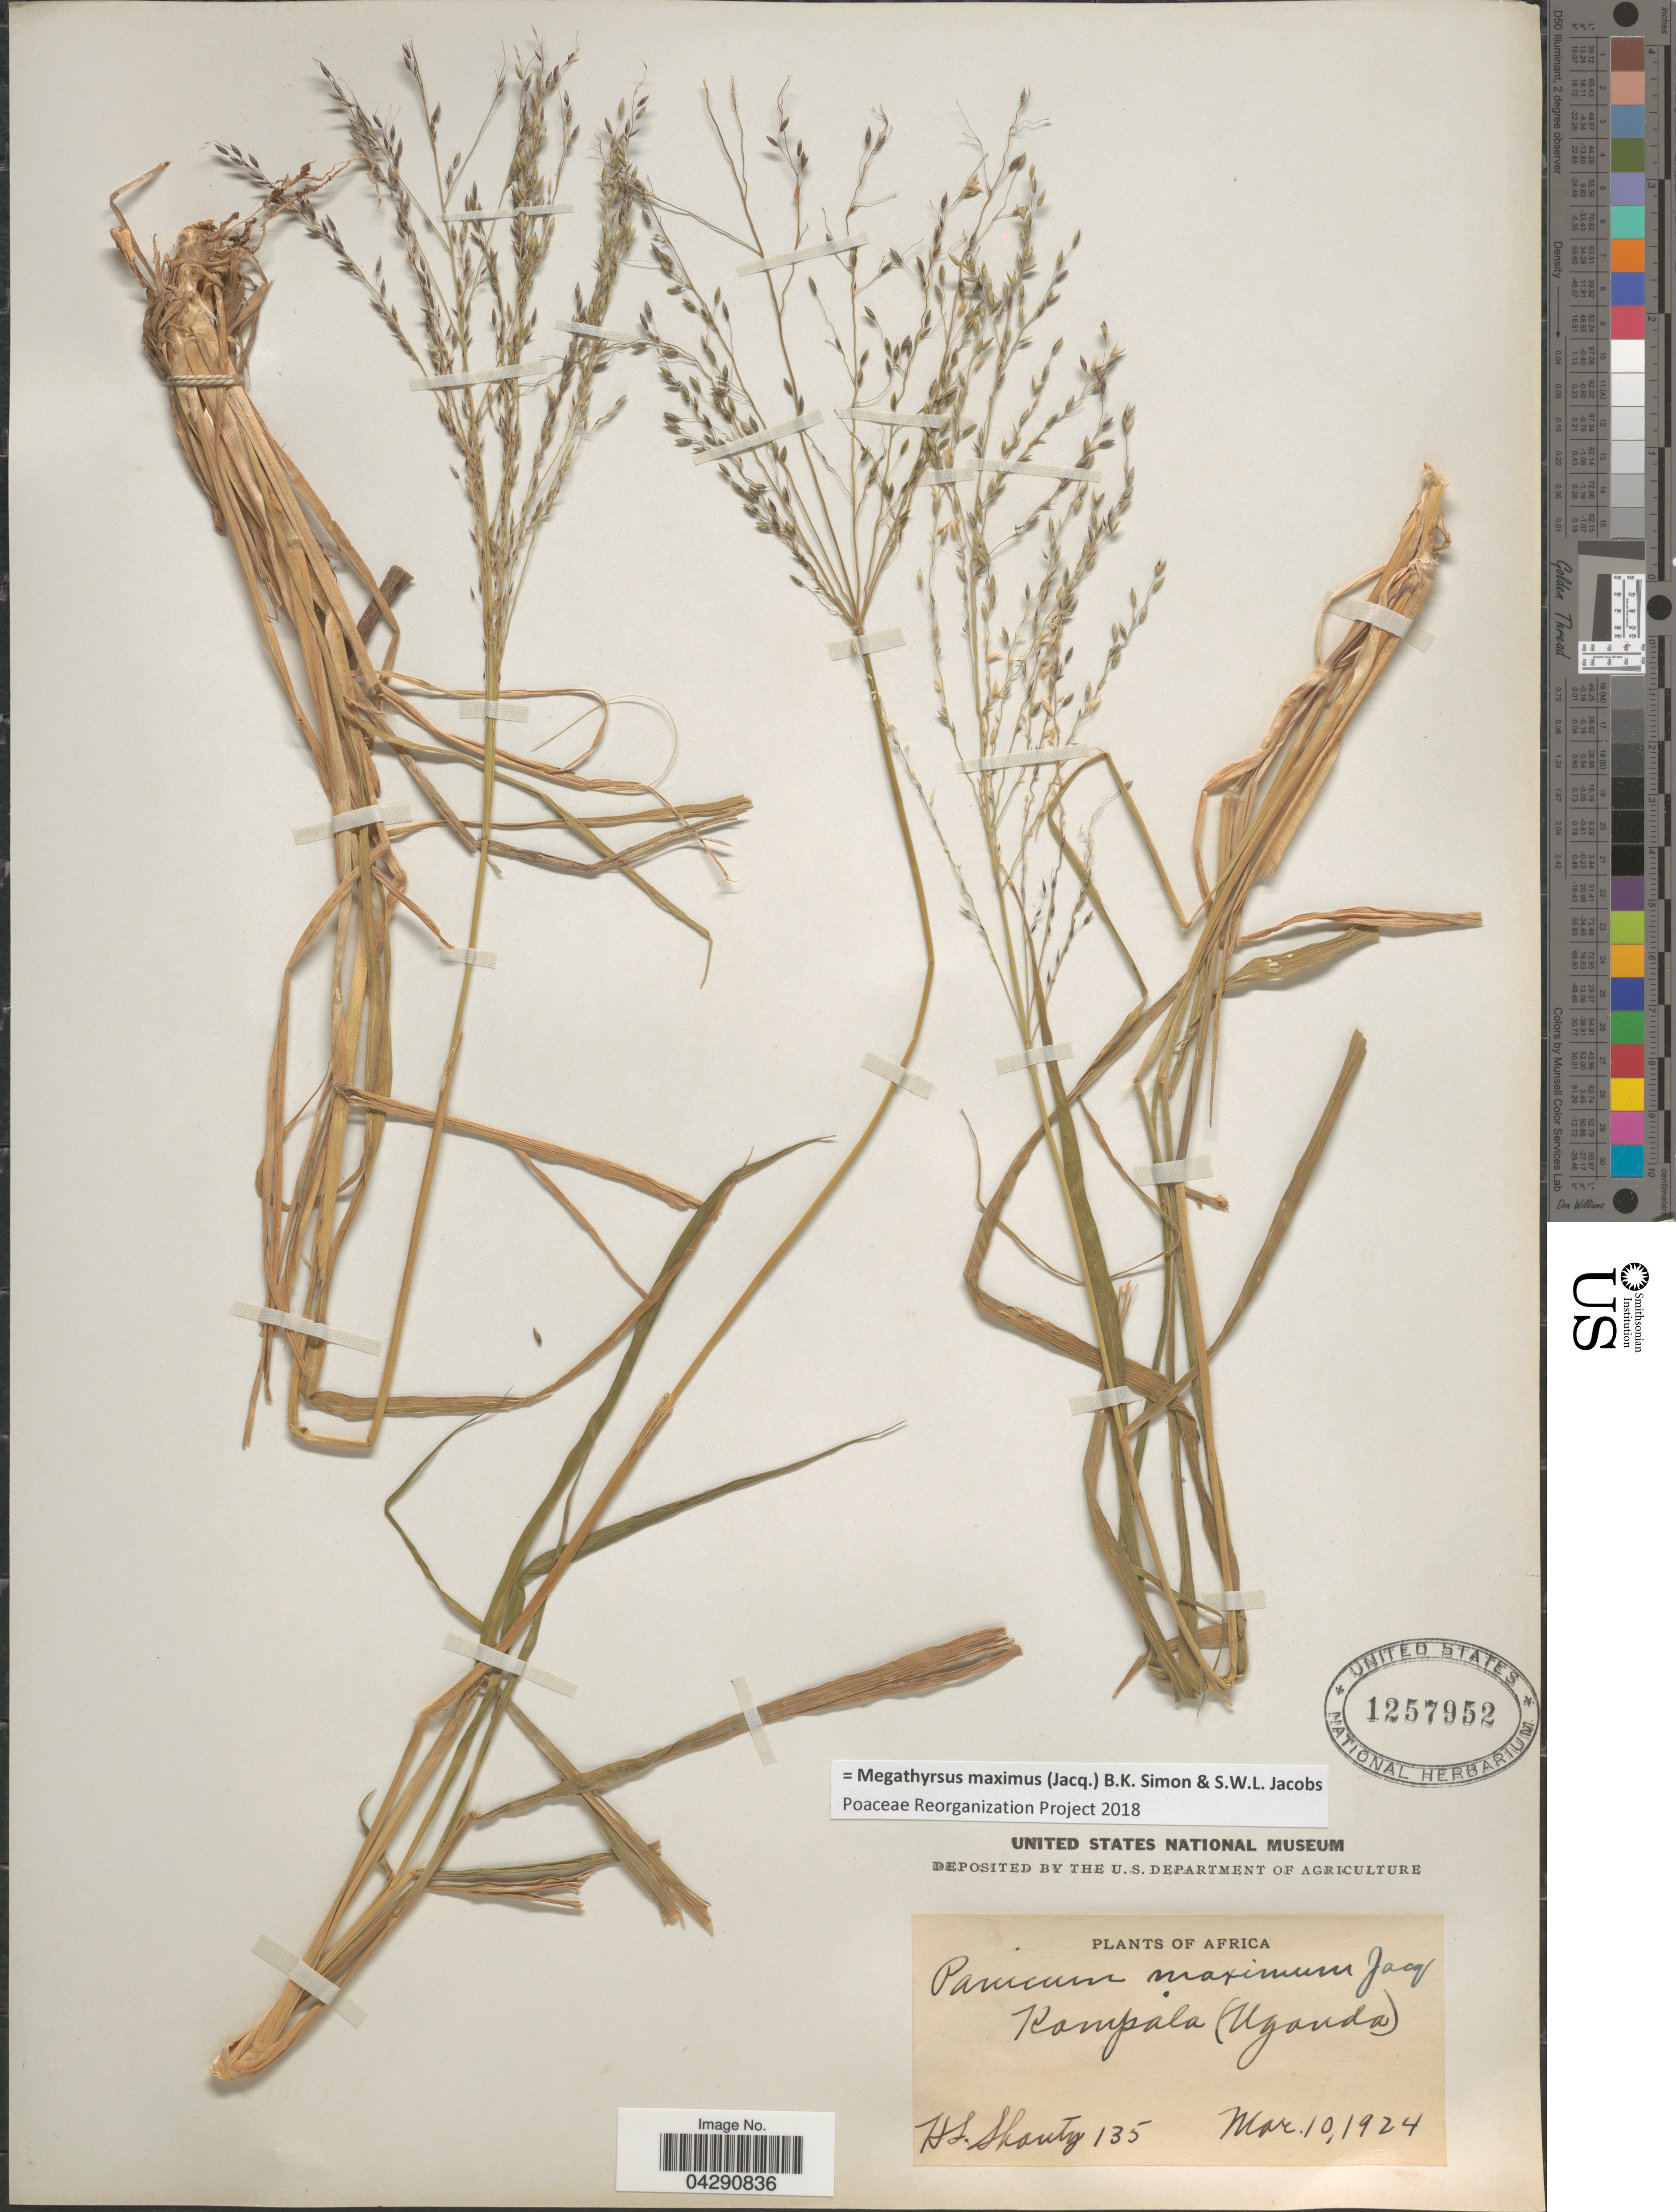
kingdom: Plantae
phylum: Tracheophyta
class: Liliopsida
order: Poales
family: Poaceae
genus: Megathyrsus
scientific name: Megathyrsus maximus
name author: (Jacq.) B.K. Simon & S.W.L. Jacobs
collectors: H. Shantz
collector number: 135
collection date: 1924-03-10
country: Uganda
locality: Kompala.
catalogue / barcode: US 1257952